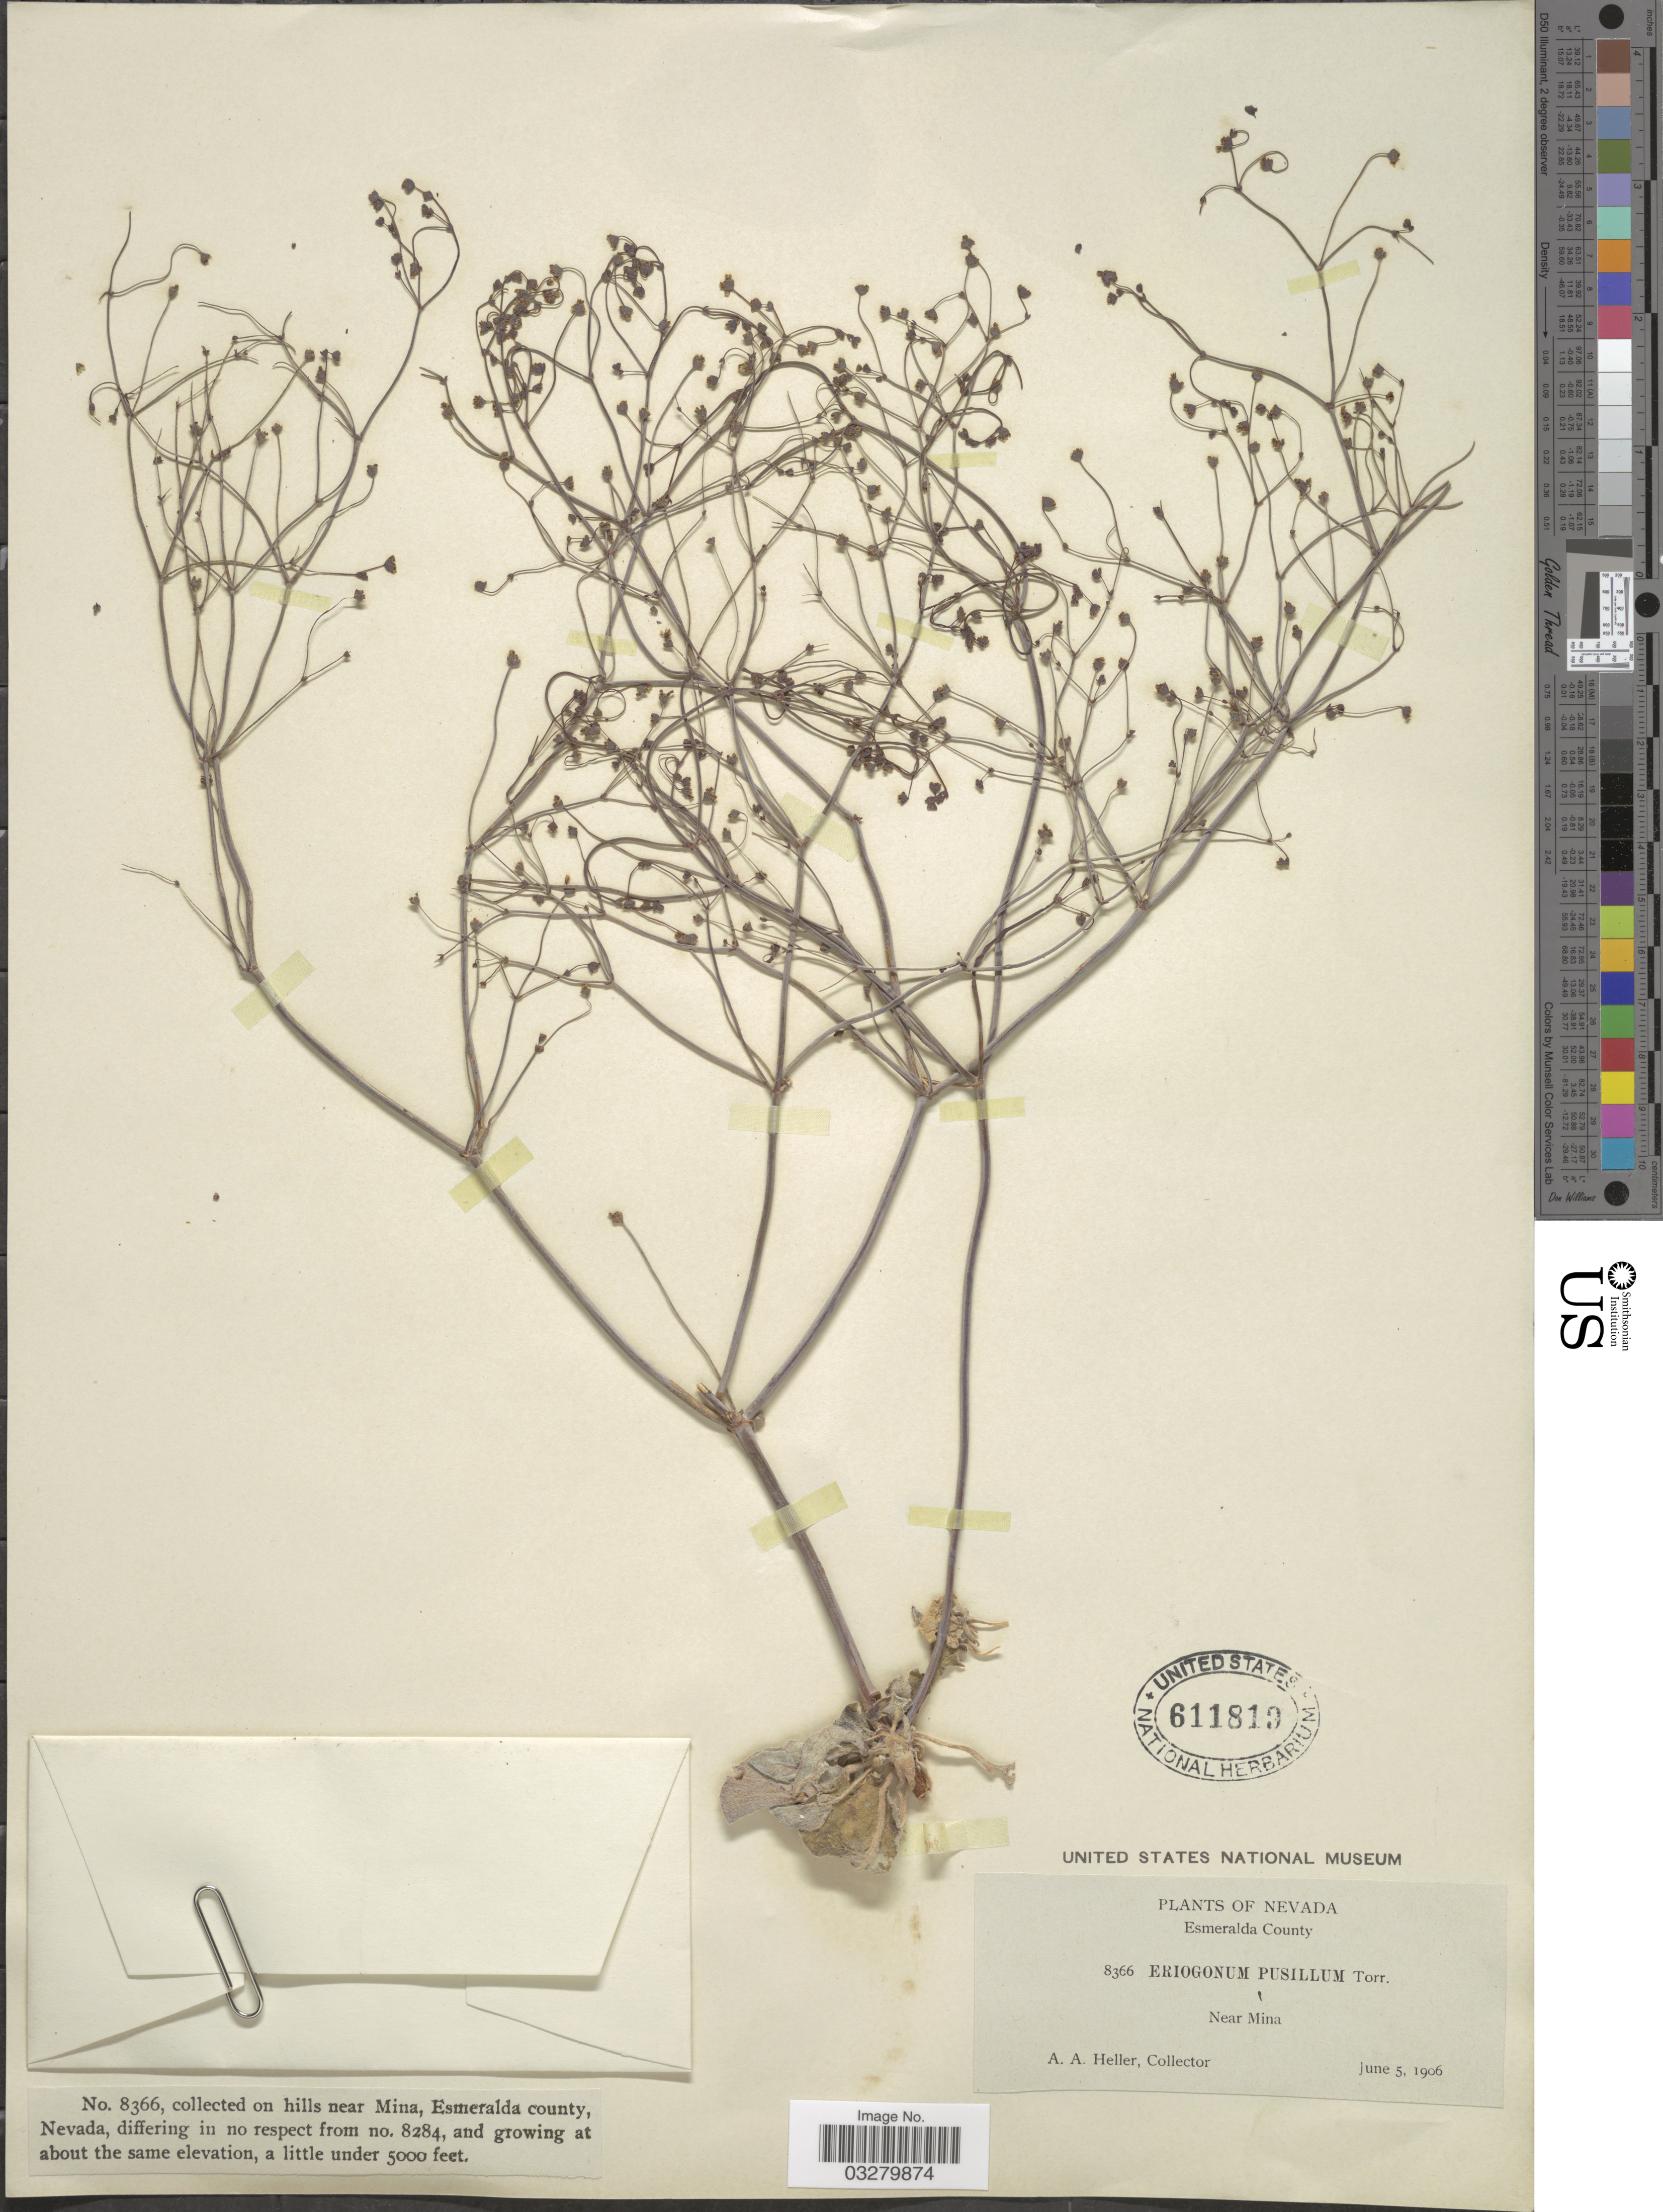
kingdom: Plantae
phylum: Tracheophyta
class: Magnoliopsida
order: Caryophyllales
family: Polygonaceae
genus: Eriogonum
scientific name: Eriogonum pusillum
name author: Torr. & A. Gray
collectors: A. A. Heller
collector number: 8366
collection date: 1906-06-05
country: United States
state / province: Nevada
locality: On hills near Mina, Esmeralda county.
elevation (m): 1524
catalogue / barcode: US 611819